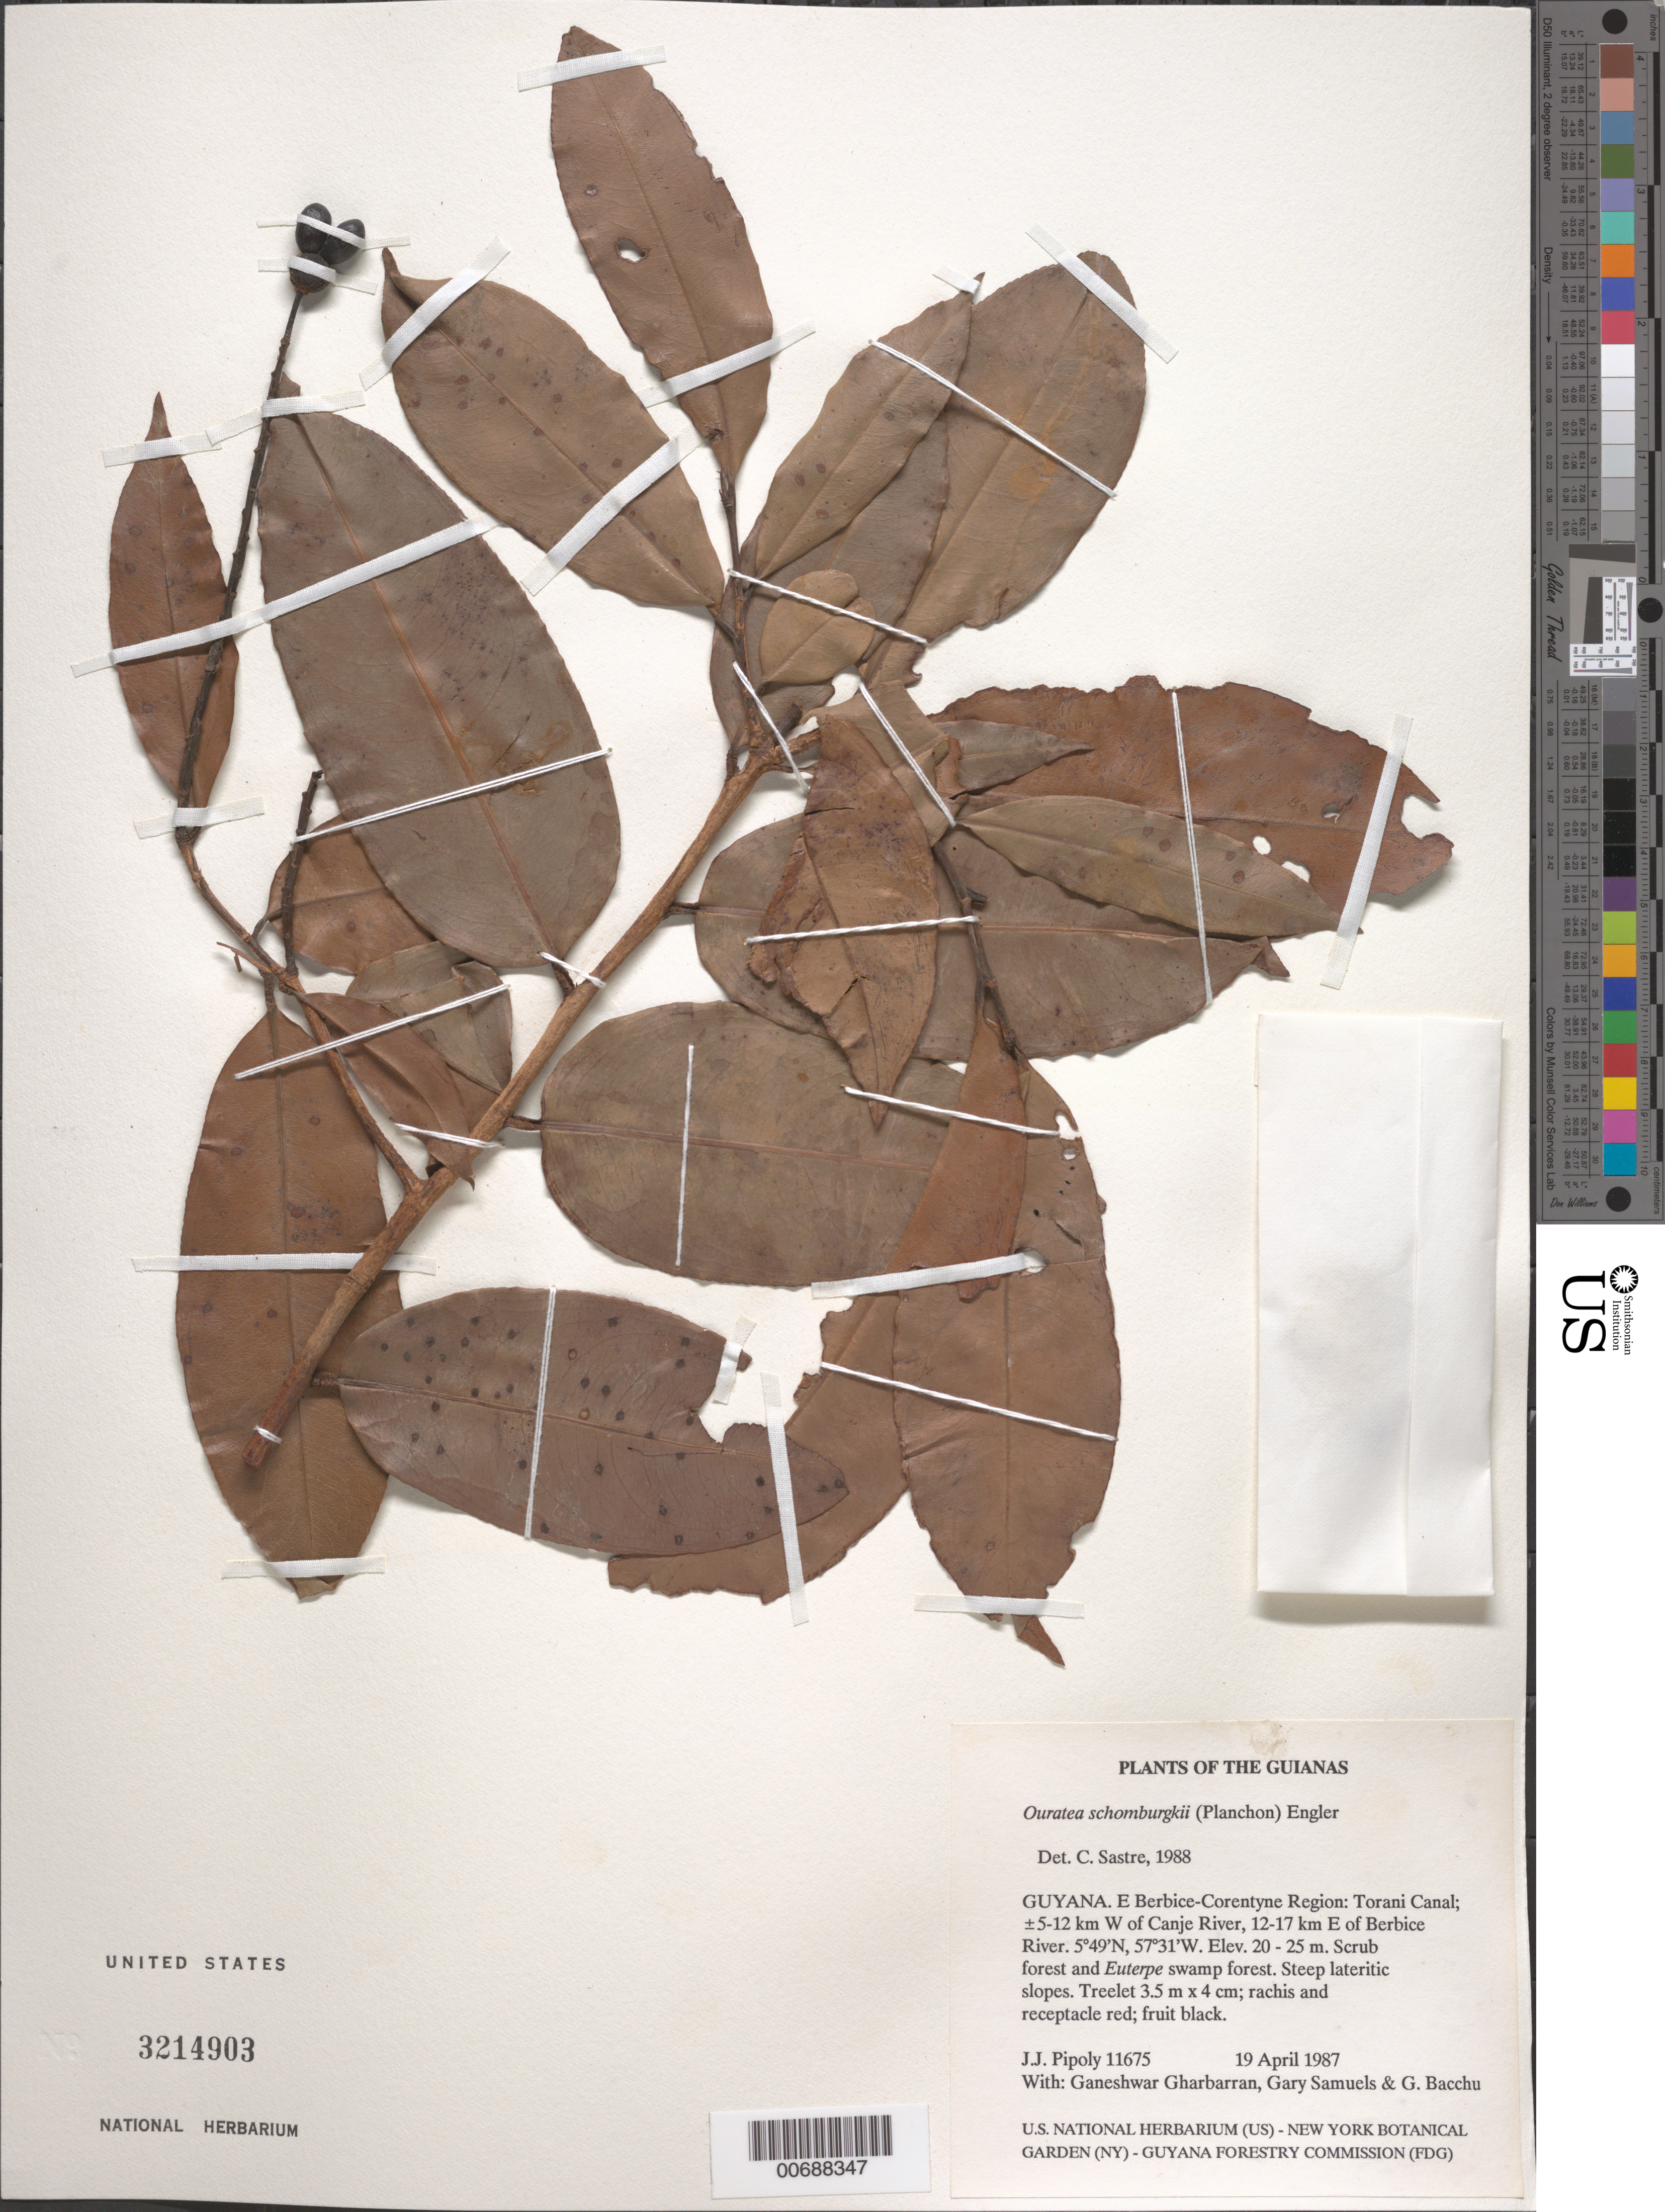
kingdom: Plantae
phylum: Tracheophyta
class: Magnoliopsida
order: Malpighiales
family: Ochnaceae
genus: Ouratea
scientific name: Ouratea schomburgkii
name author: (Planch.) Engl.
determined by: Sastre, C. H. L.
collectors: J. J. Pipoly, G. Gharbarran, G. Samuels & G. Bacchus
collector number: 11675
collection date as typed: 19 April 1987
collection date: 1987-04-19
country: Guyana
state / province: E. Berbice-Corentyne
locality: Torani Canal; ±5-12 km W of Canje River, 12-17 km E of Berbice River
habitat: Scrub forest and Euterpe Swamp forestSteep lateritic slopes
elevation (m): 20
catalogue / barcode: US 3214903